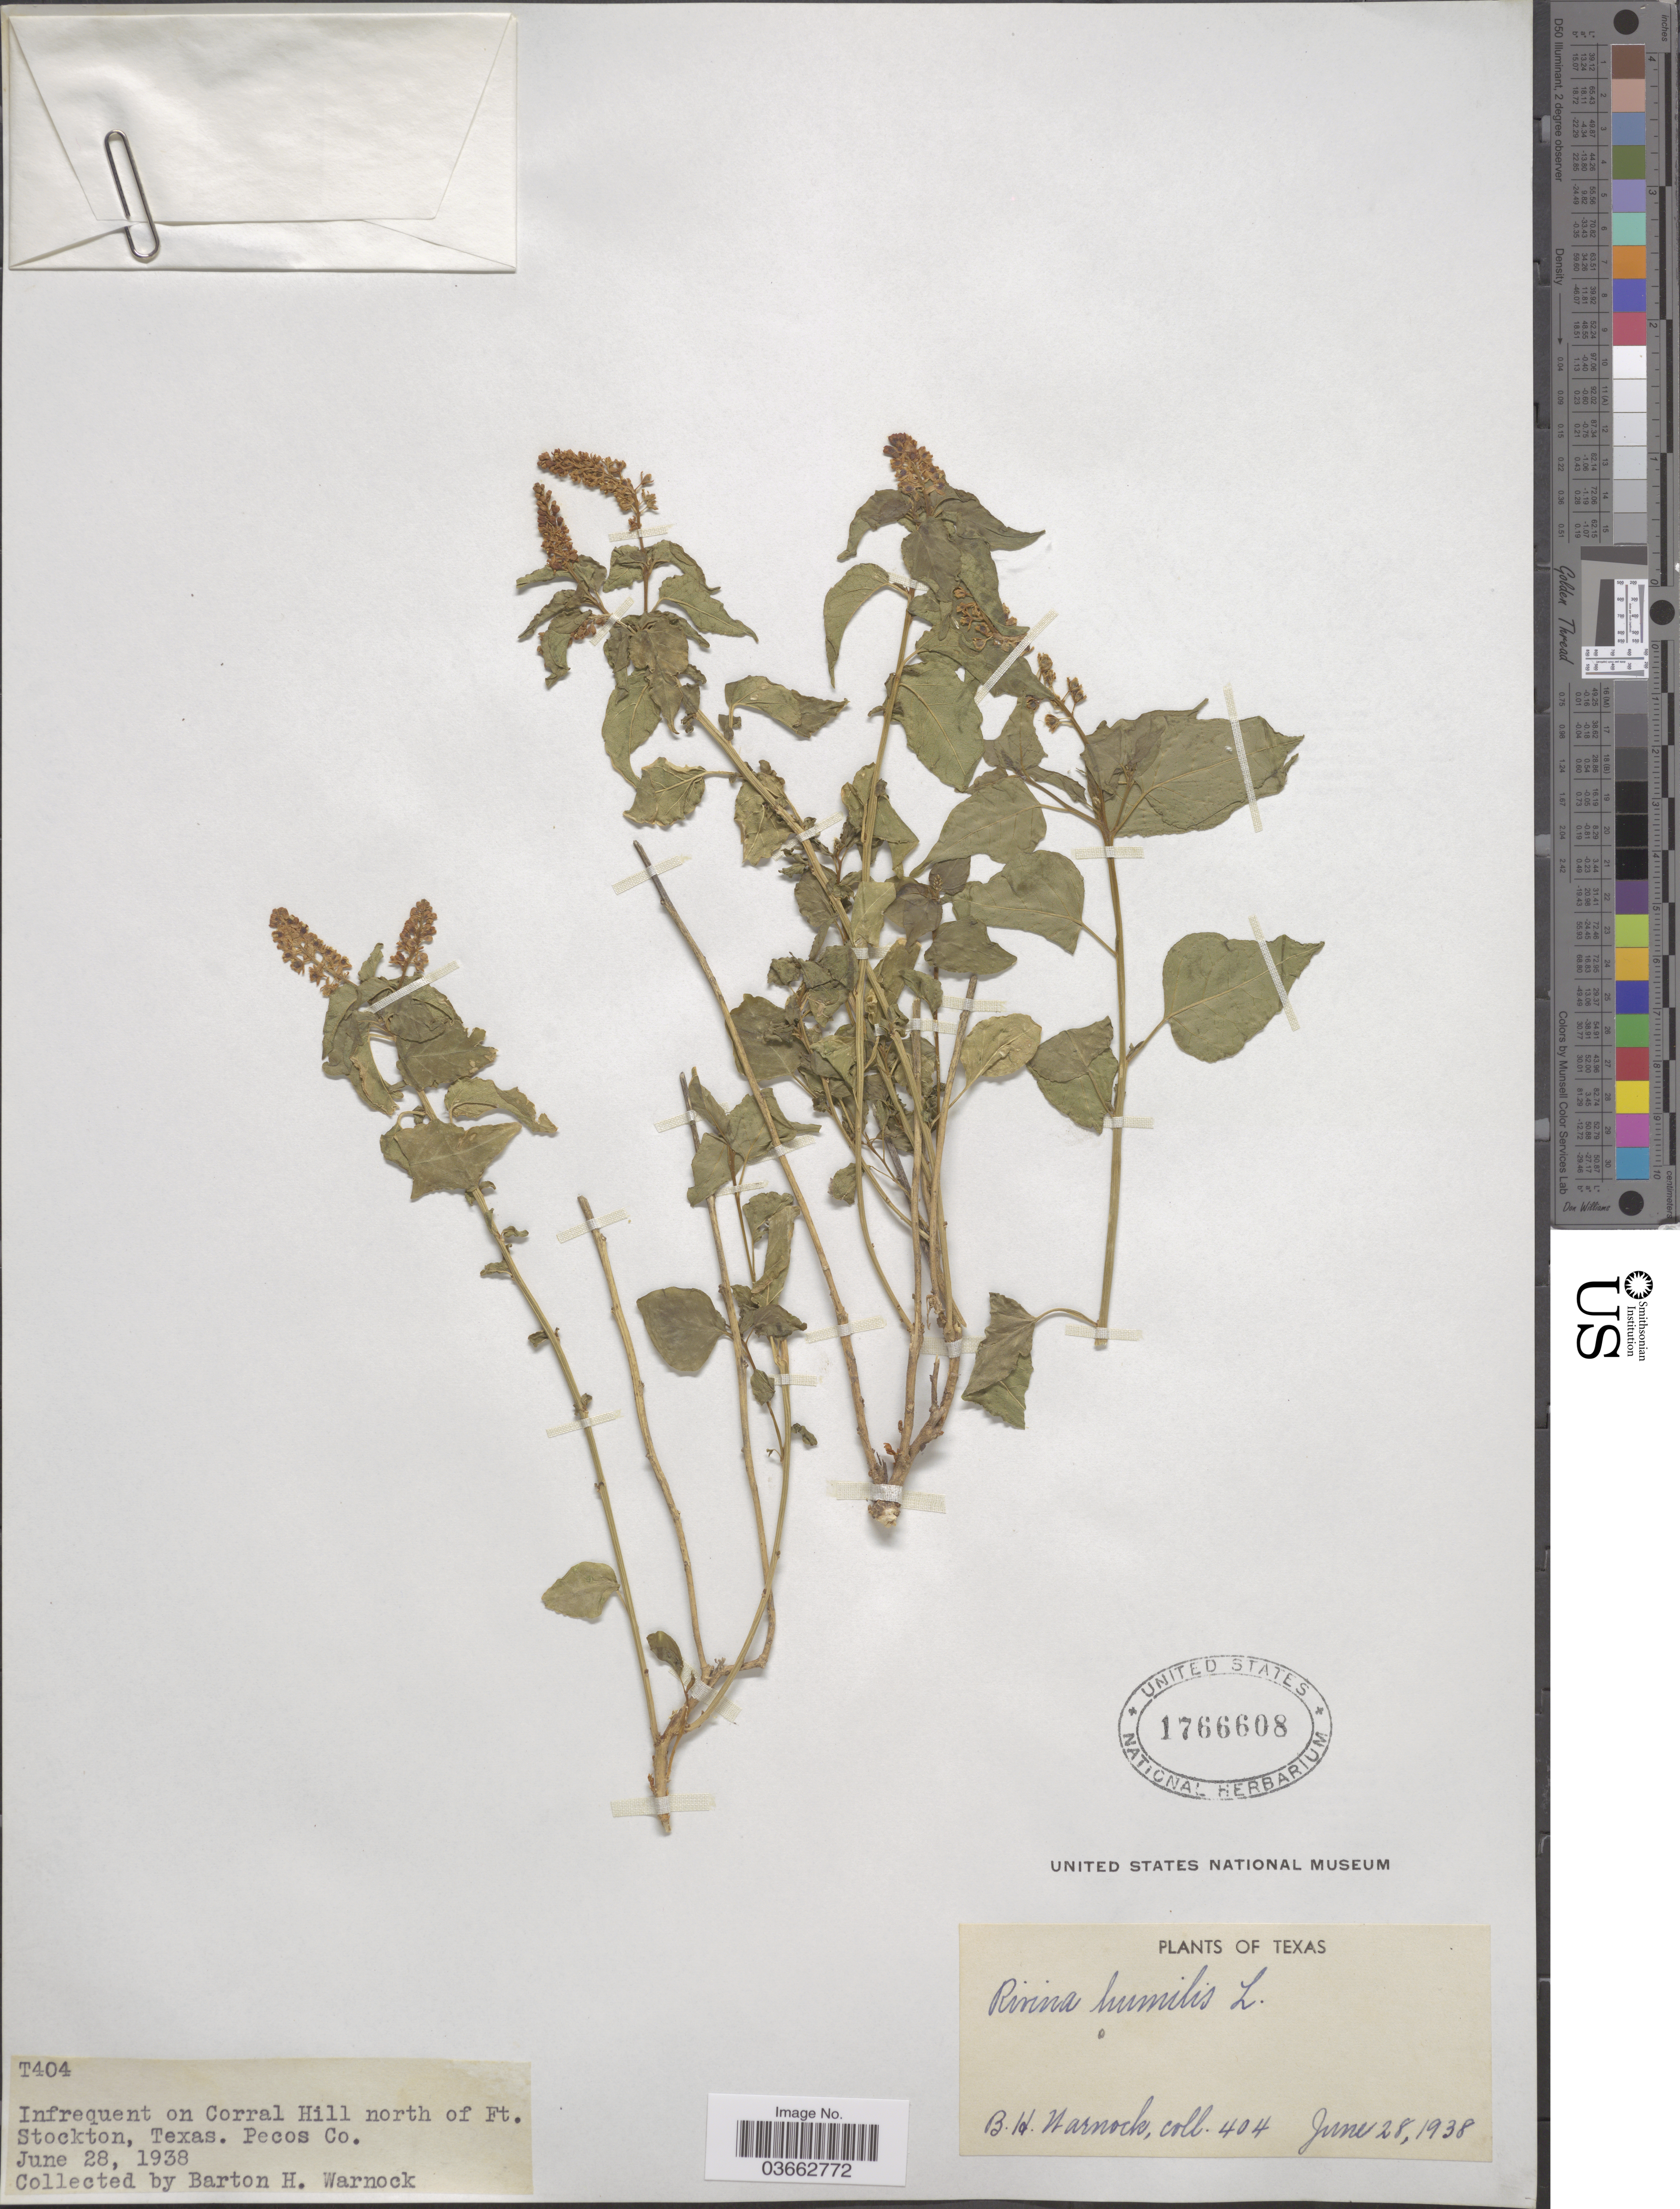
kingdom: Plantae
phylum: Tracheophyta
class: Magnoliopsida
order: Caryophyllales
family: Phytolaccaceae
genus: Rivina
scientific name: Rivina humilis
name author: L.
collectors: B. H. Warnock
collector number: T404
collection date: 1938-06-28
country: United States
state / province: Texas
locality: On Corral Hill north of Ft. Stockton, Pecos Co.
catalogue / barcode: US 1766608